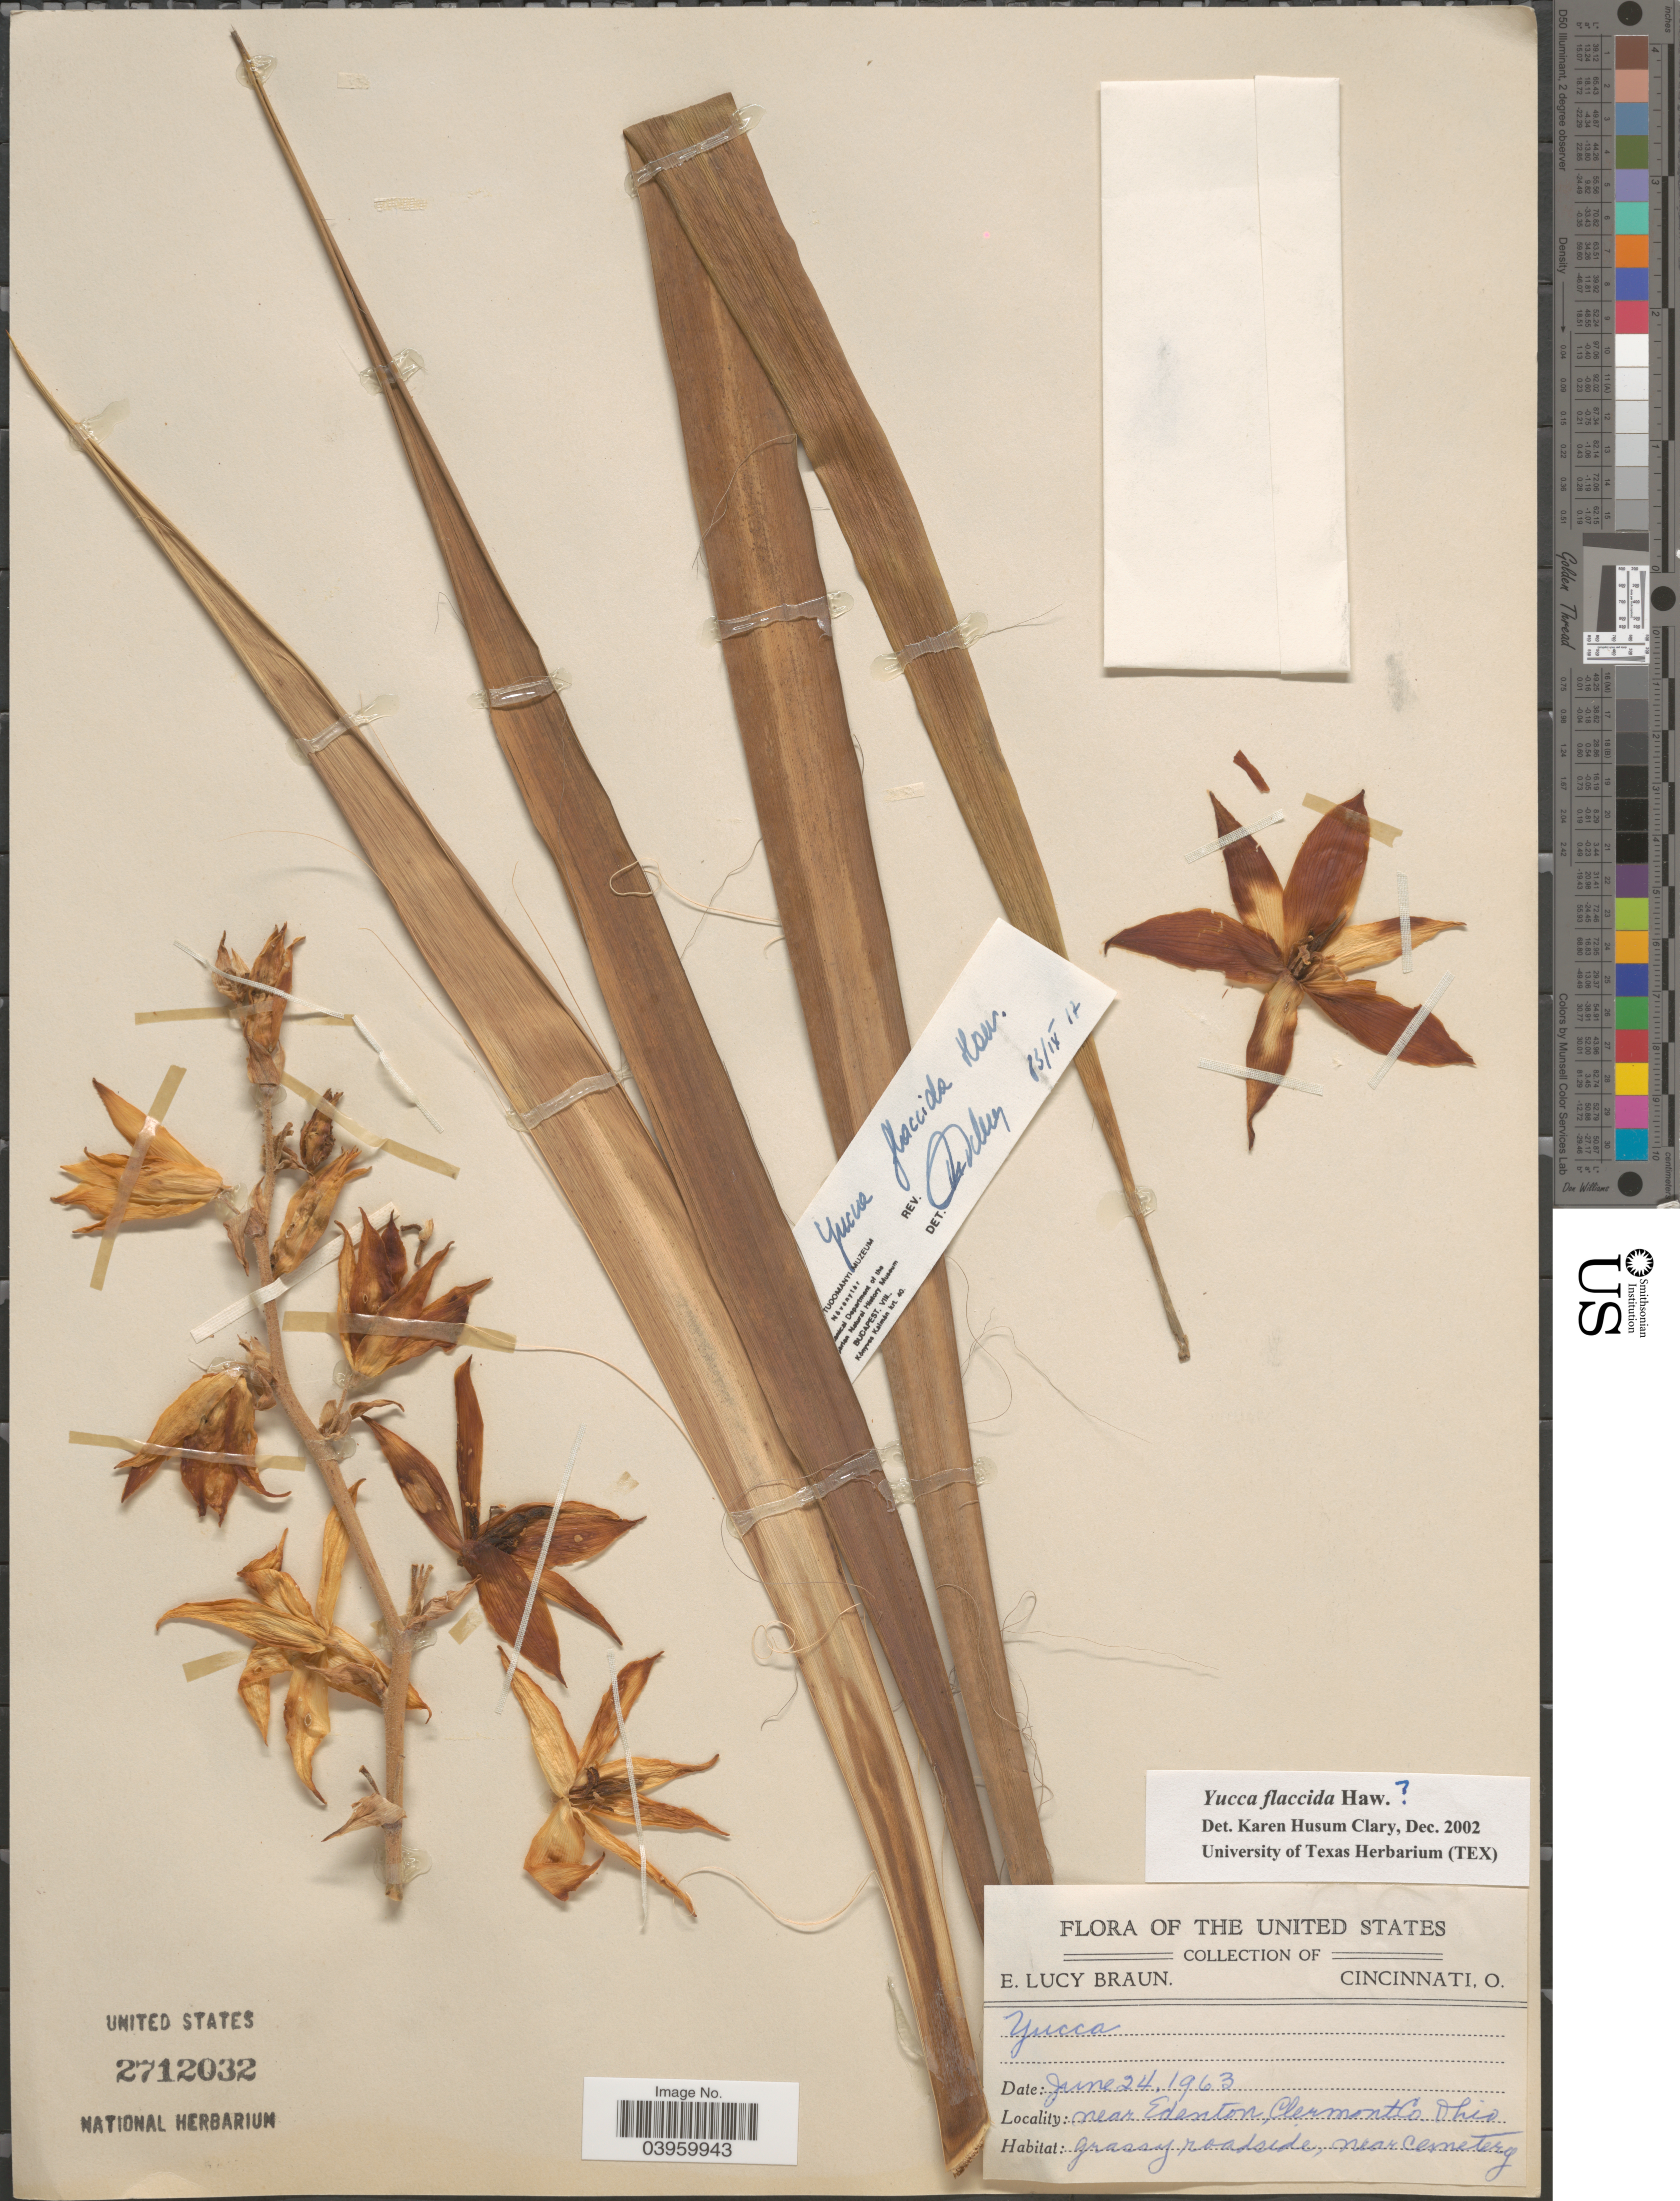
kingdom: Plantae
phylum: Tracheophyta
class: Liliopsida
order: Asparagales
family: Asparagaceae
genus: Yucca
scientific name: Yucca flaccida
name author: Haw.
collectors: E. L. Braun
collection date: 1963-06-24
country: United States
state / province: Ohio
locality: Near Edenton, Clermont Co. Grassy roadside, near cemetry.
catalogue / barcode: US 2712032